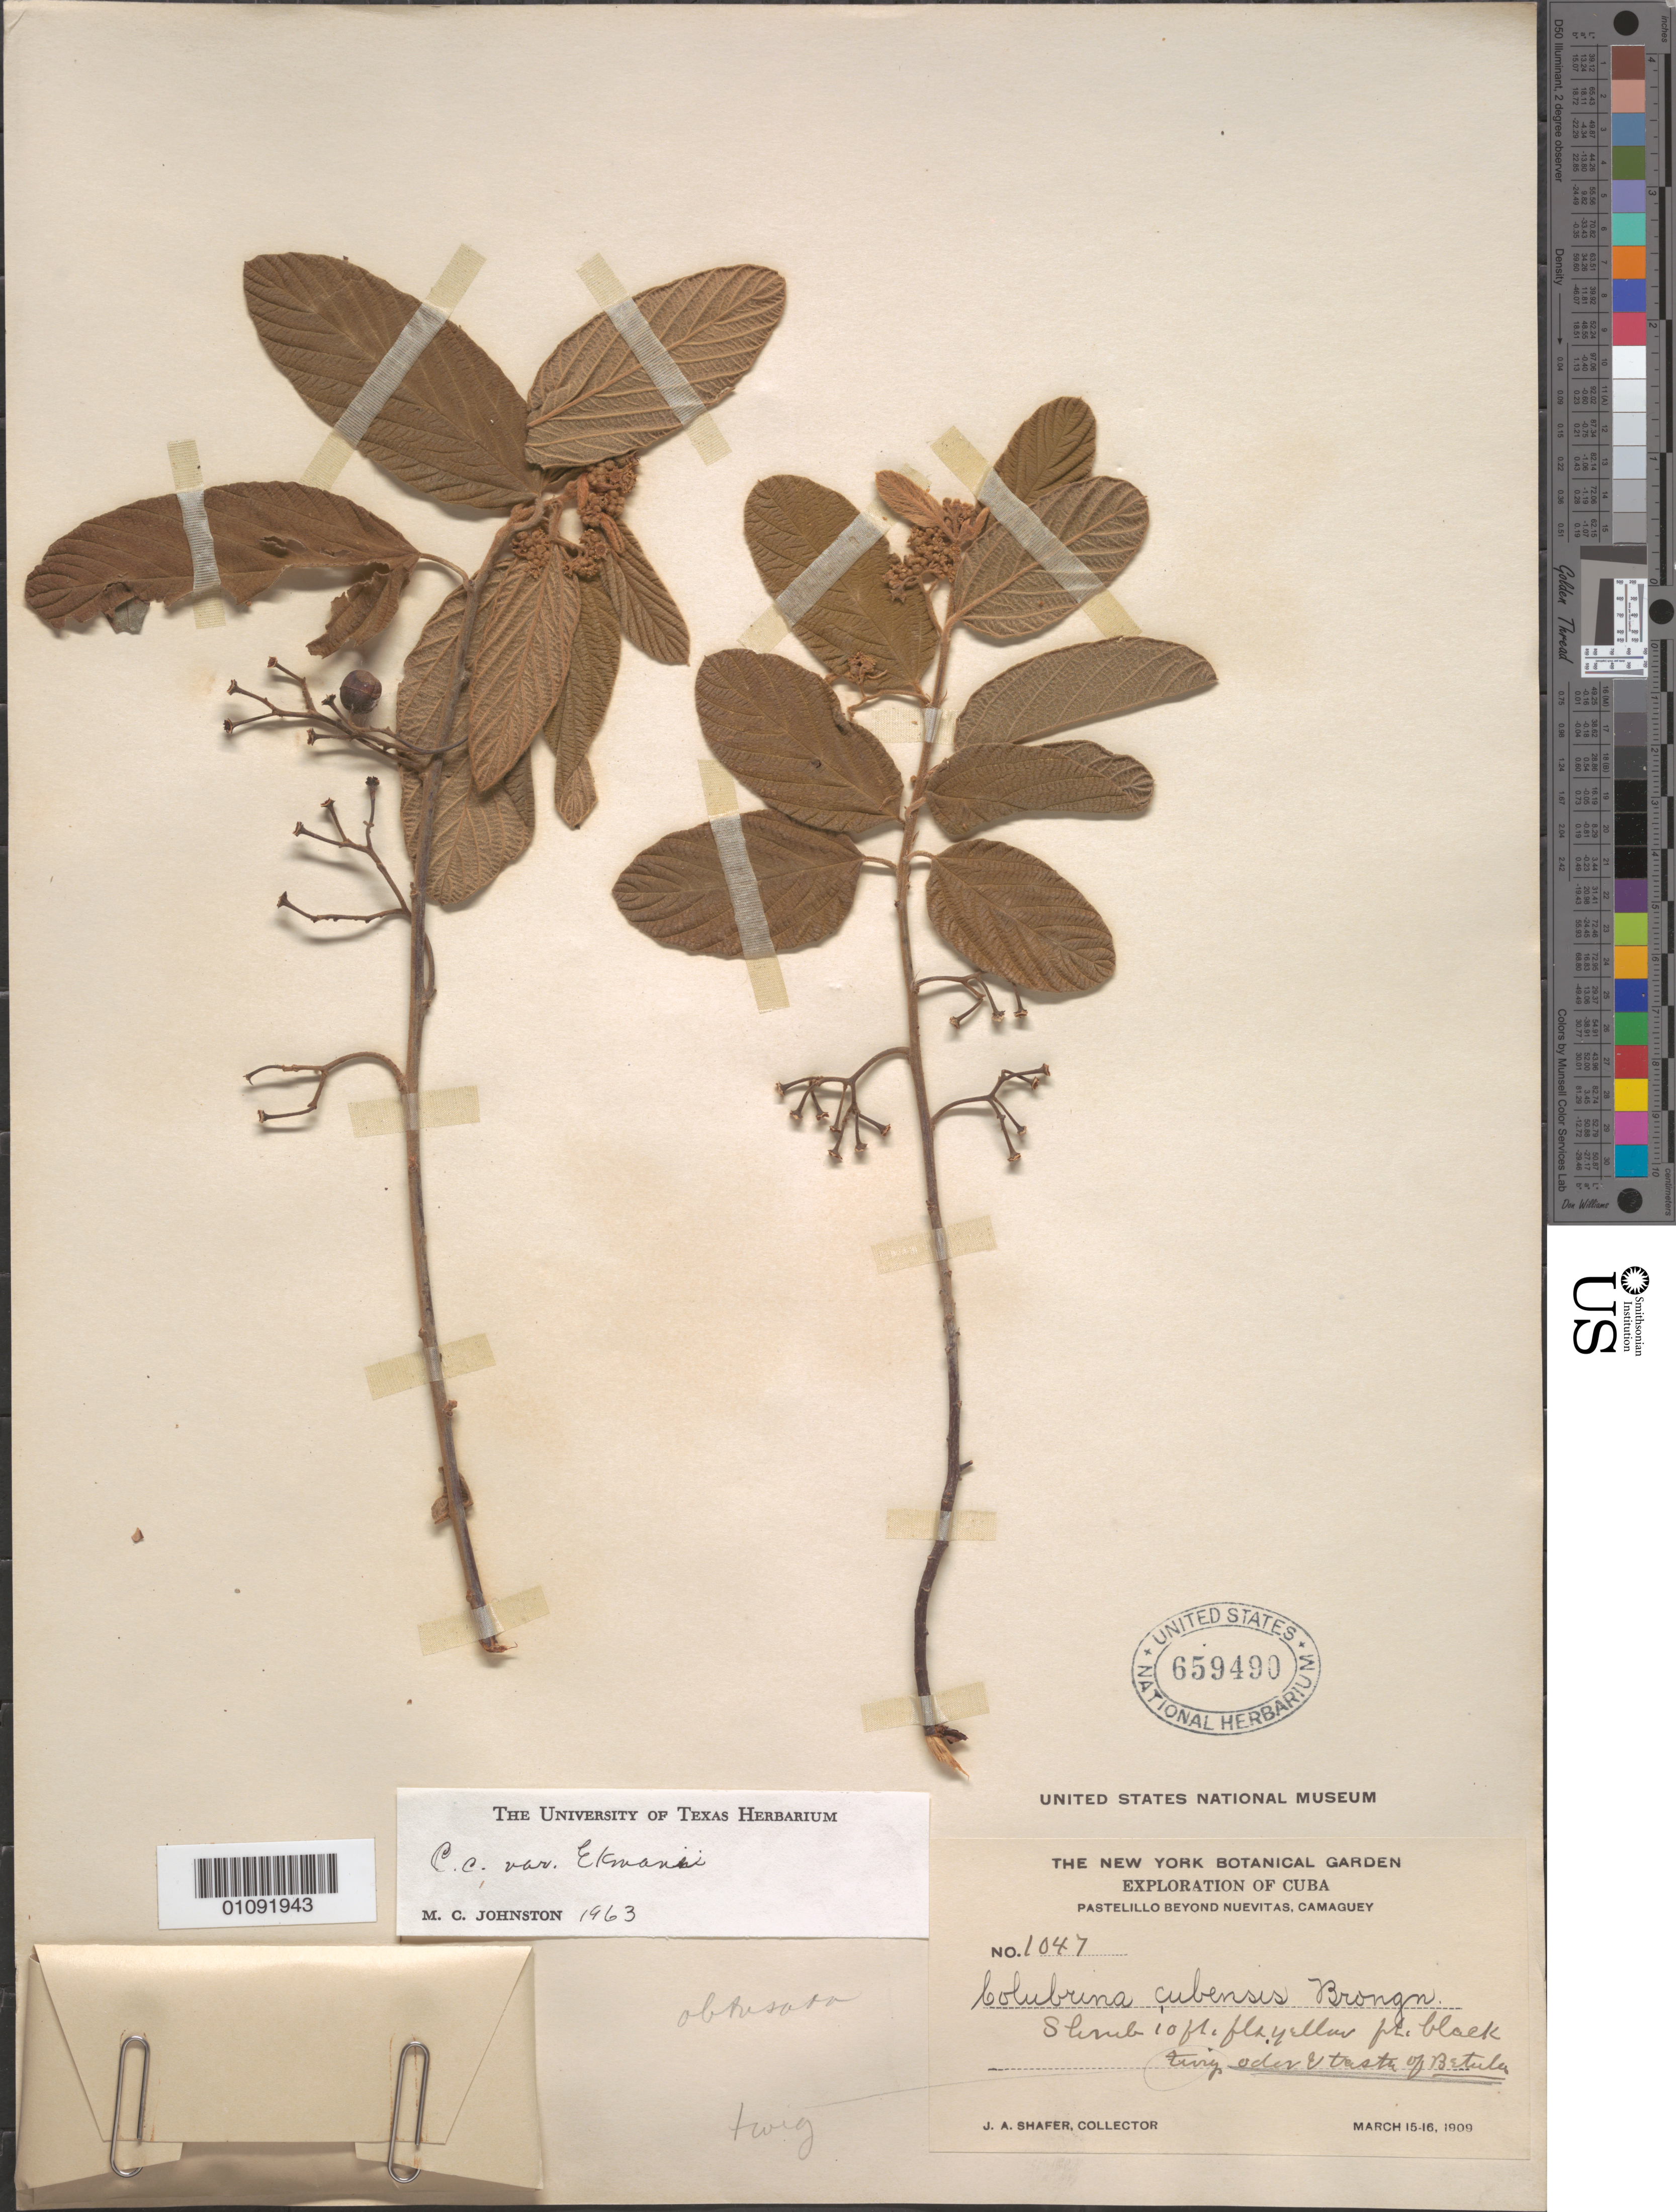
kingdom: Plantae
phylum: Tracheophyta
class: Magnoliopsida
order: Rosales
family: Rhamnaceae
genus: Colubrina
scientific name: Colubrina cubensis var. ekmanii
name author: M.C. Johnst.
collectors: J. A. Shafer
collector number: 1047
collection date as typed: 15 Mar 1909 and 16 Mar 1909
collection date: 1909-03-15,1909-03-16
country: Cuba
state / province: Camagüey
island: Cuba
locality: Pastelillo beyond Nuevitas, Camaguey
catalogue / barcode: US 659490